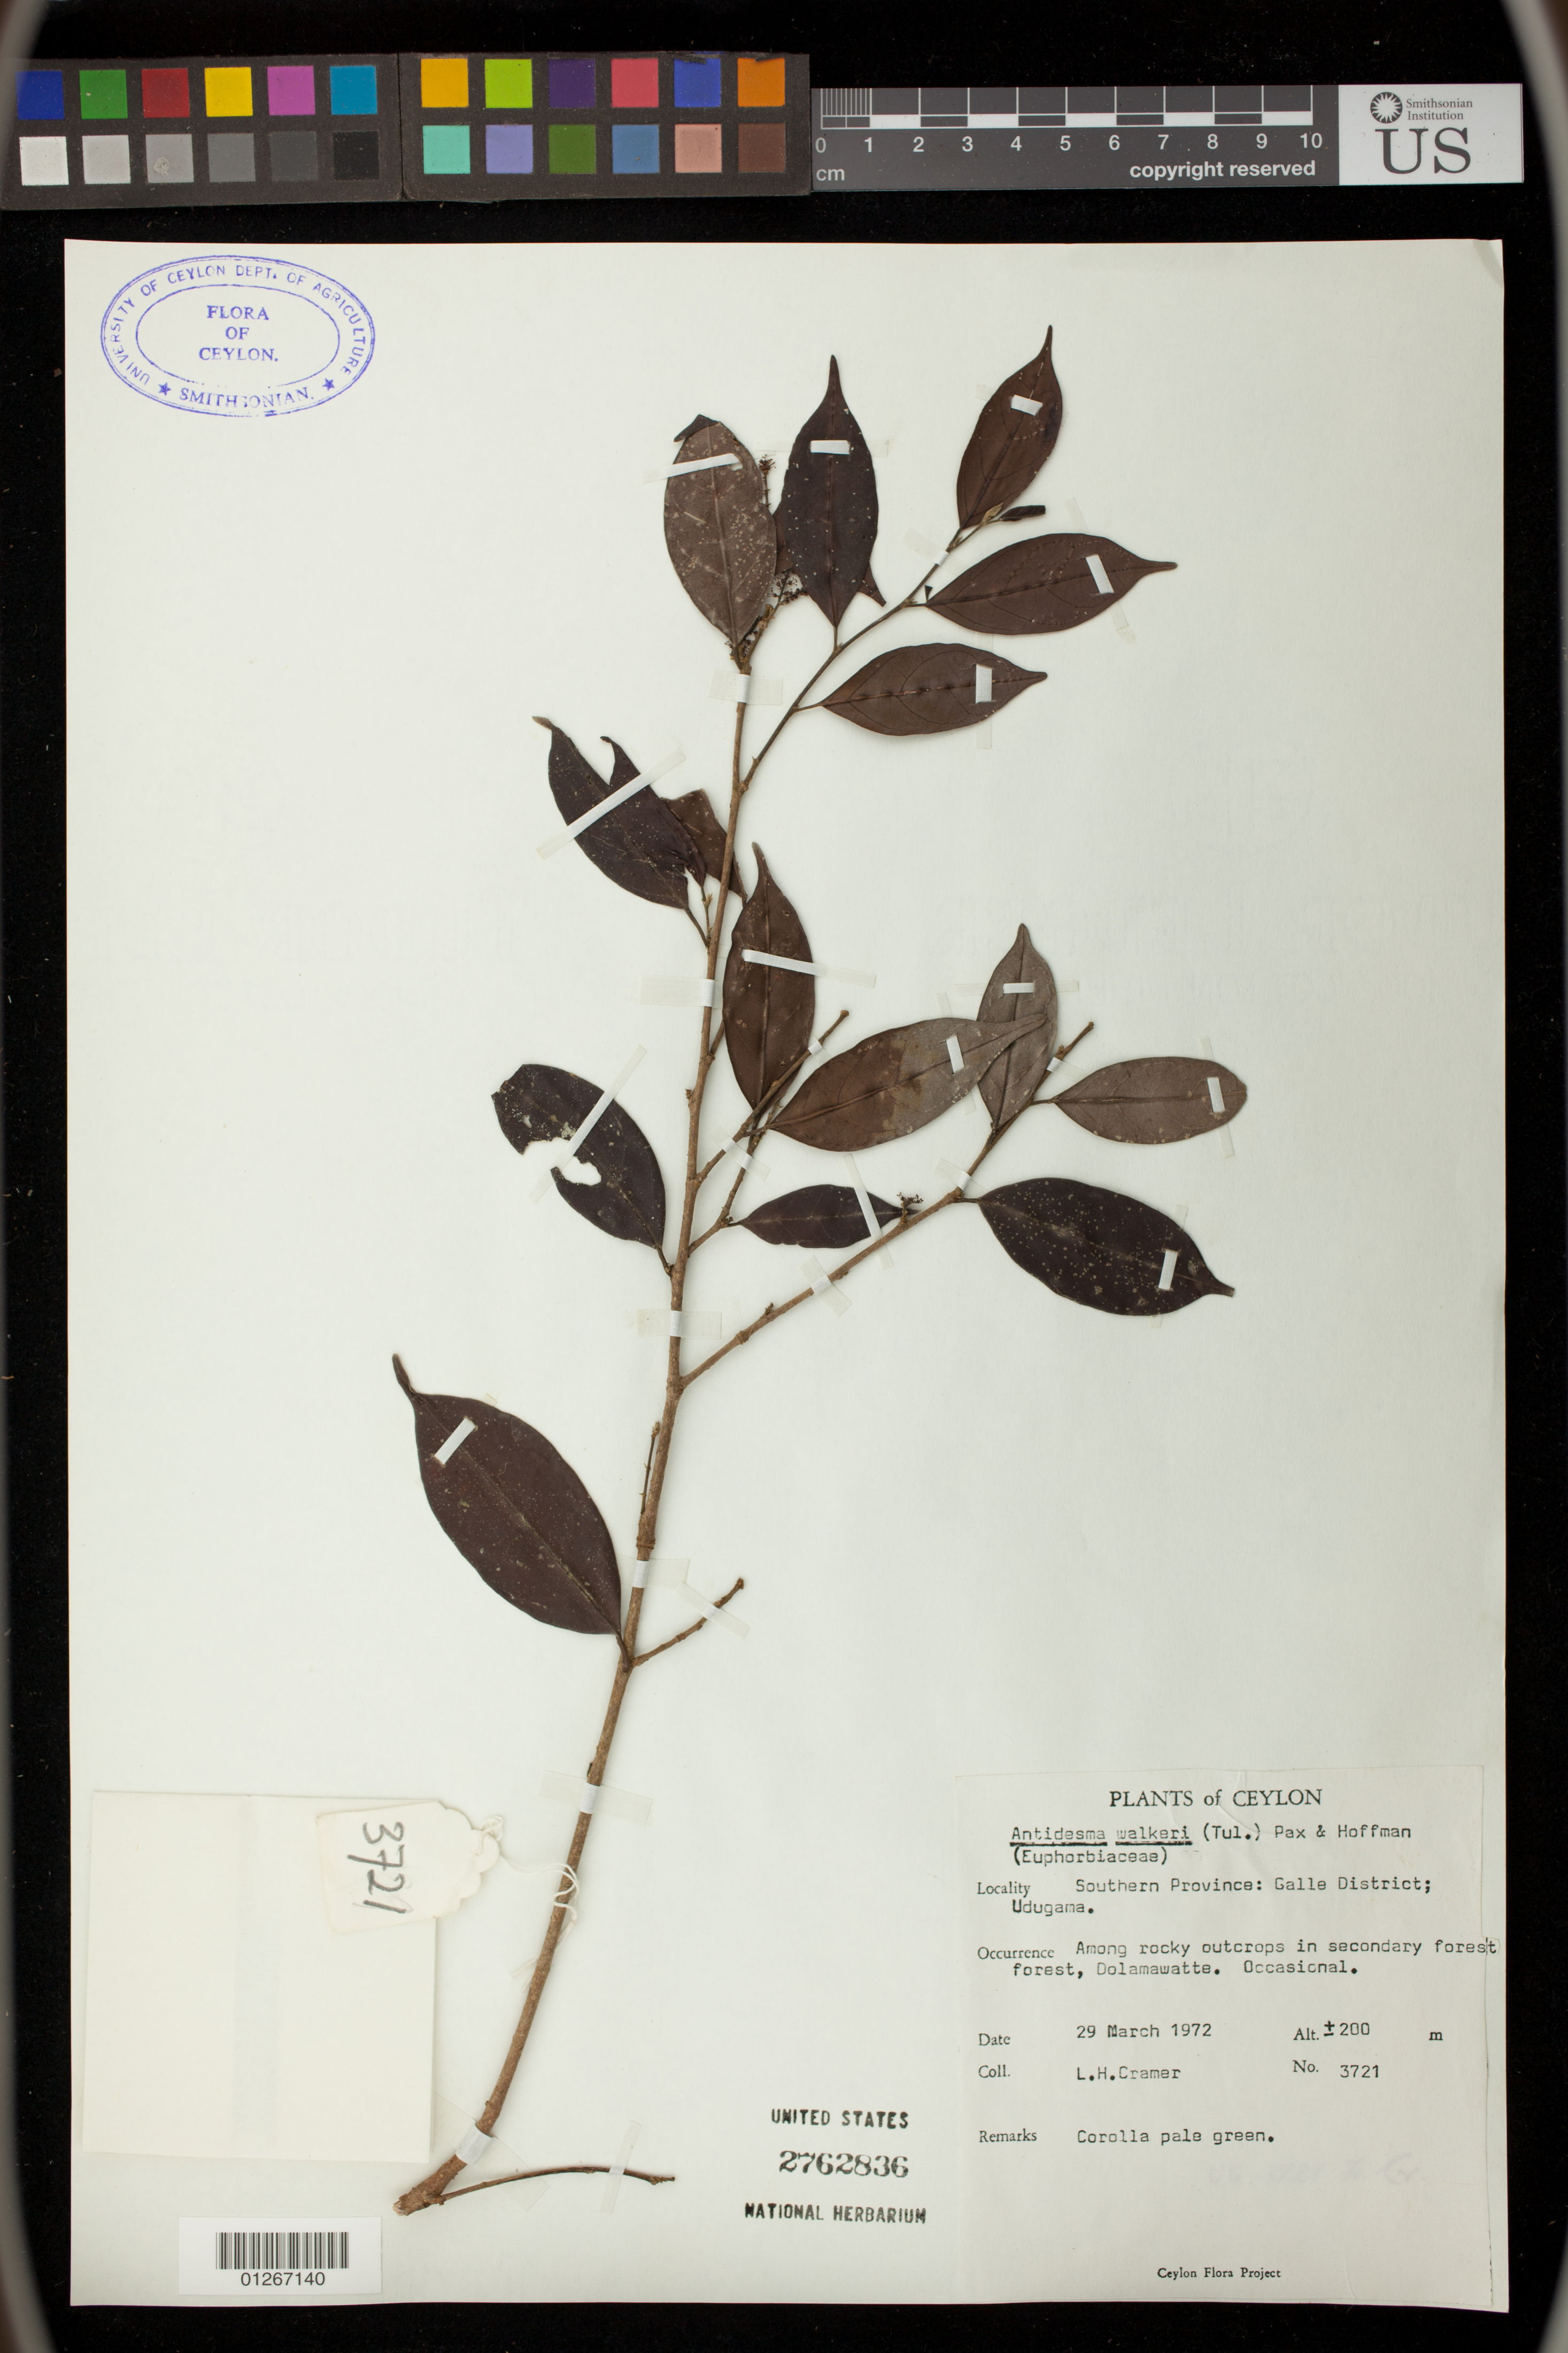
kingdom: Plantae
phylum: Tracheophyta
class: Magnoliopsida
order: Malpighiales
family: Phyllanthaceae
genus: Antidesma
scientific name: Antidesma walkeri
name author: (Tul.) Pax & K. Hoffm.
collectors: L. H. Cramer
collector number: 3721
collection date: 1972-03-29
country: Sri Lanka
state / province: Southern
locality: Galle District; Udugama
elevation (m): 200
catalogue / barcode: US 2762836